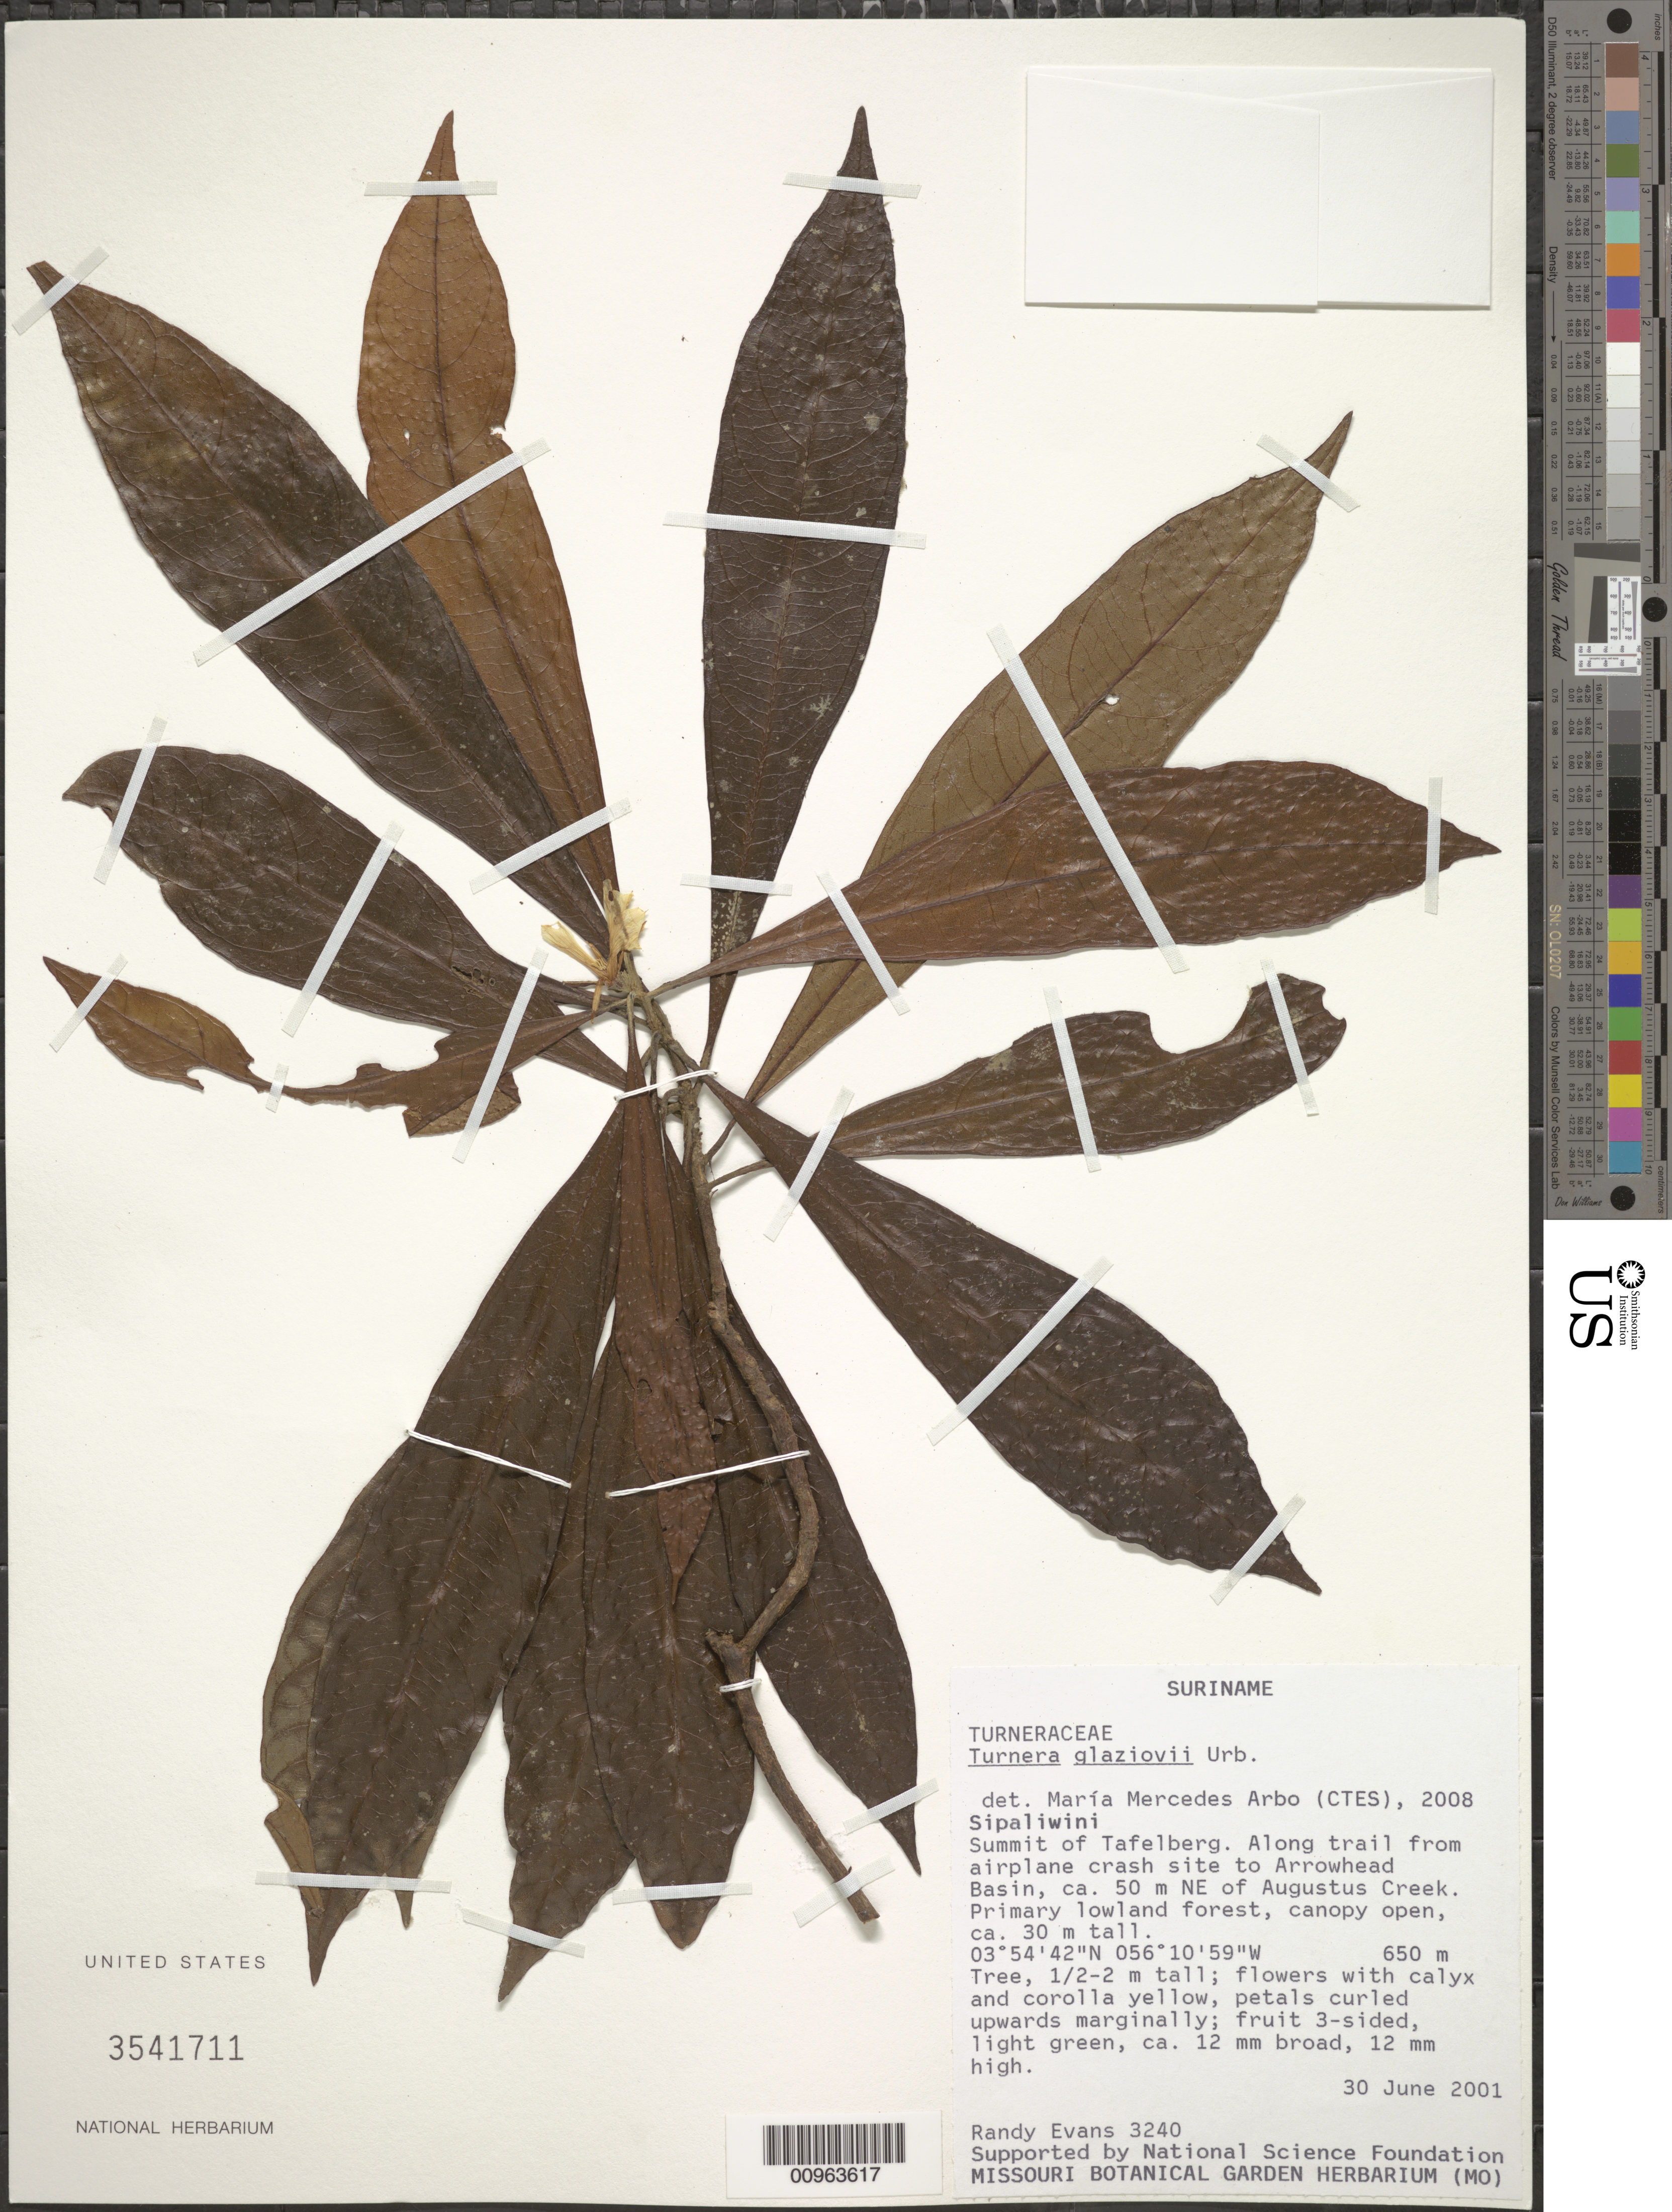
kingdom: Plantae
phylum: Tracheophyta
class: Magnoliopsida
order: Malpighiales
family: Turneraceae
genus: Turnera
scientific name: Turnera glaziovii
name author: Urb.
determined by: Arbo, M. M.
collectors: R. Evans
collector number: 3240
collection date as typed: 30-Jun-01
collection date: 2001-06-30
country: Suriname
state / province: Sipaliwini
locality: Tafelberg summit. Along trail from airplane crash site to Arrowhead Basin, ca 50m NE of Augustus Creek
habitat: Primary lowland forest, canopy open, ca 30m tall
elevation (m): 650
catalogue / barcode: US 3541711